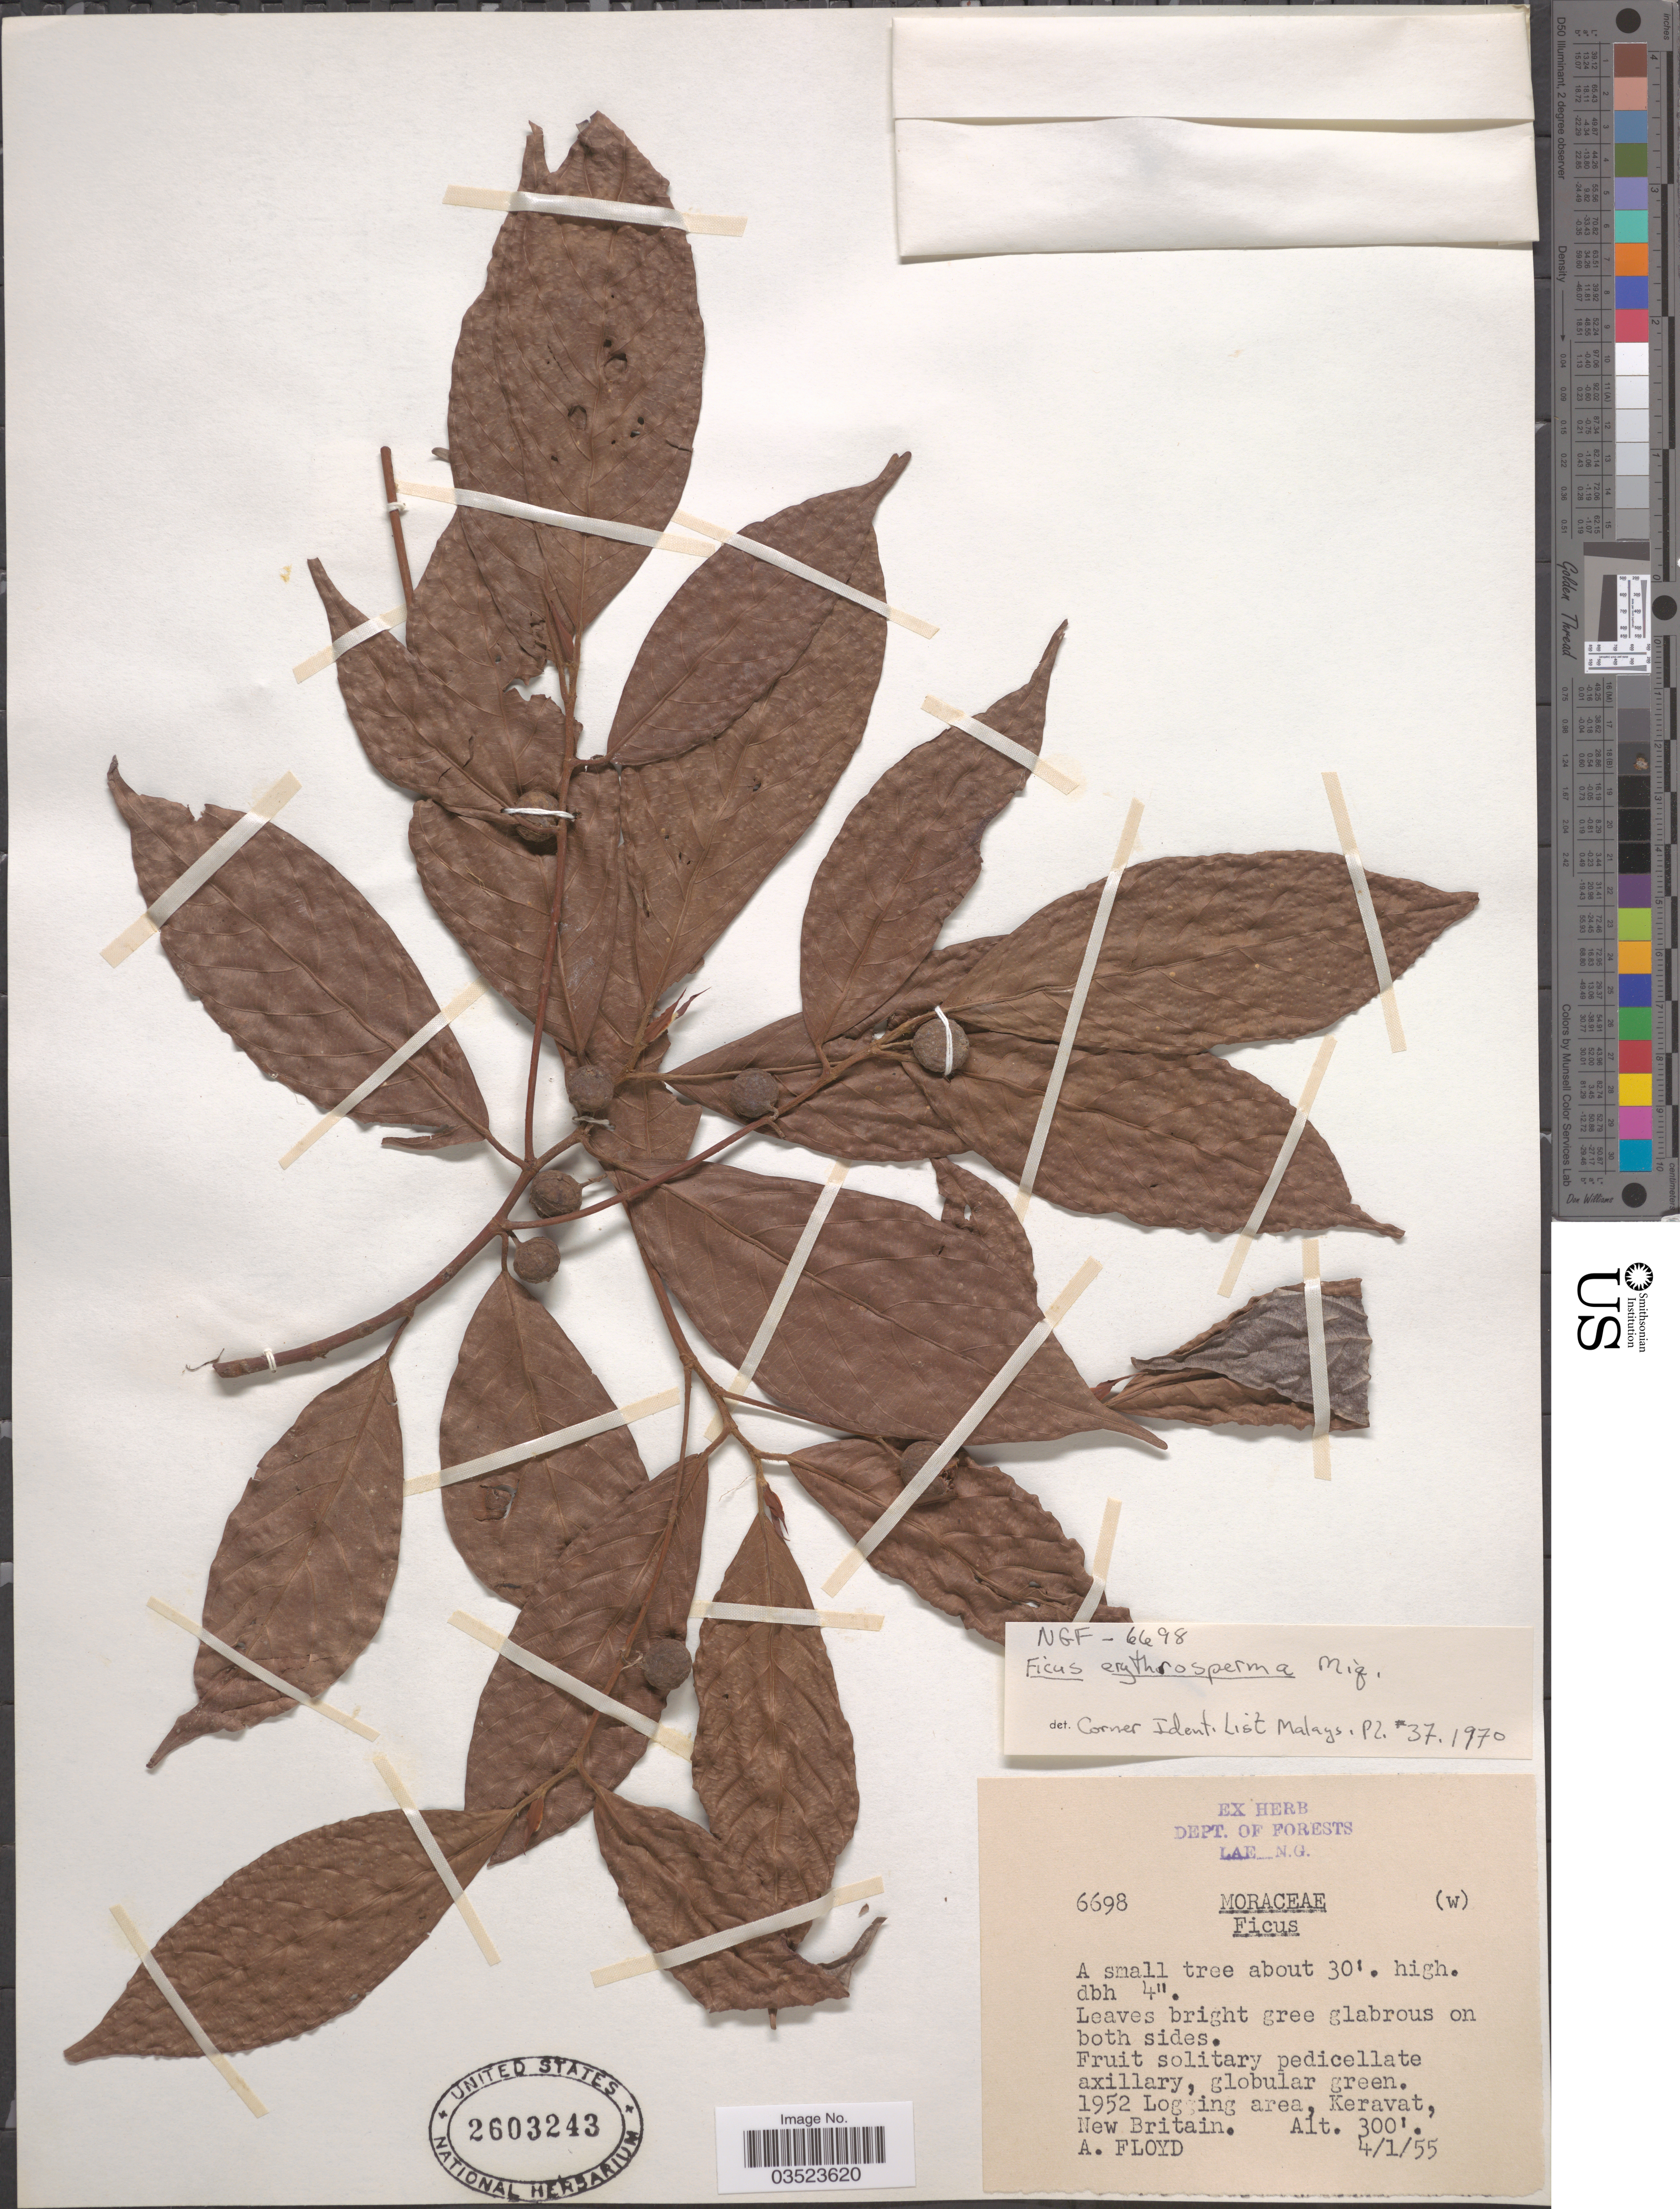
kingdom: Plantae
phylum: Tracheophyta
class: Magnoliopsida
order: Rosales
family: Moraceae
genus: Ficus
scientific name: Ficus erythrosperma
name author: Miq.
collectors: A. Floyd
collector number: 6698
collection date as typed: Transcribed d/m/y: 4/1/55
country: Papua New Guinea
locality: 1952 Logging area, Keravat, New Britain.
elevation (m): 91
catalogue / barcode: US 2603243